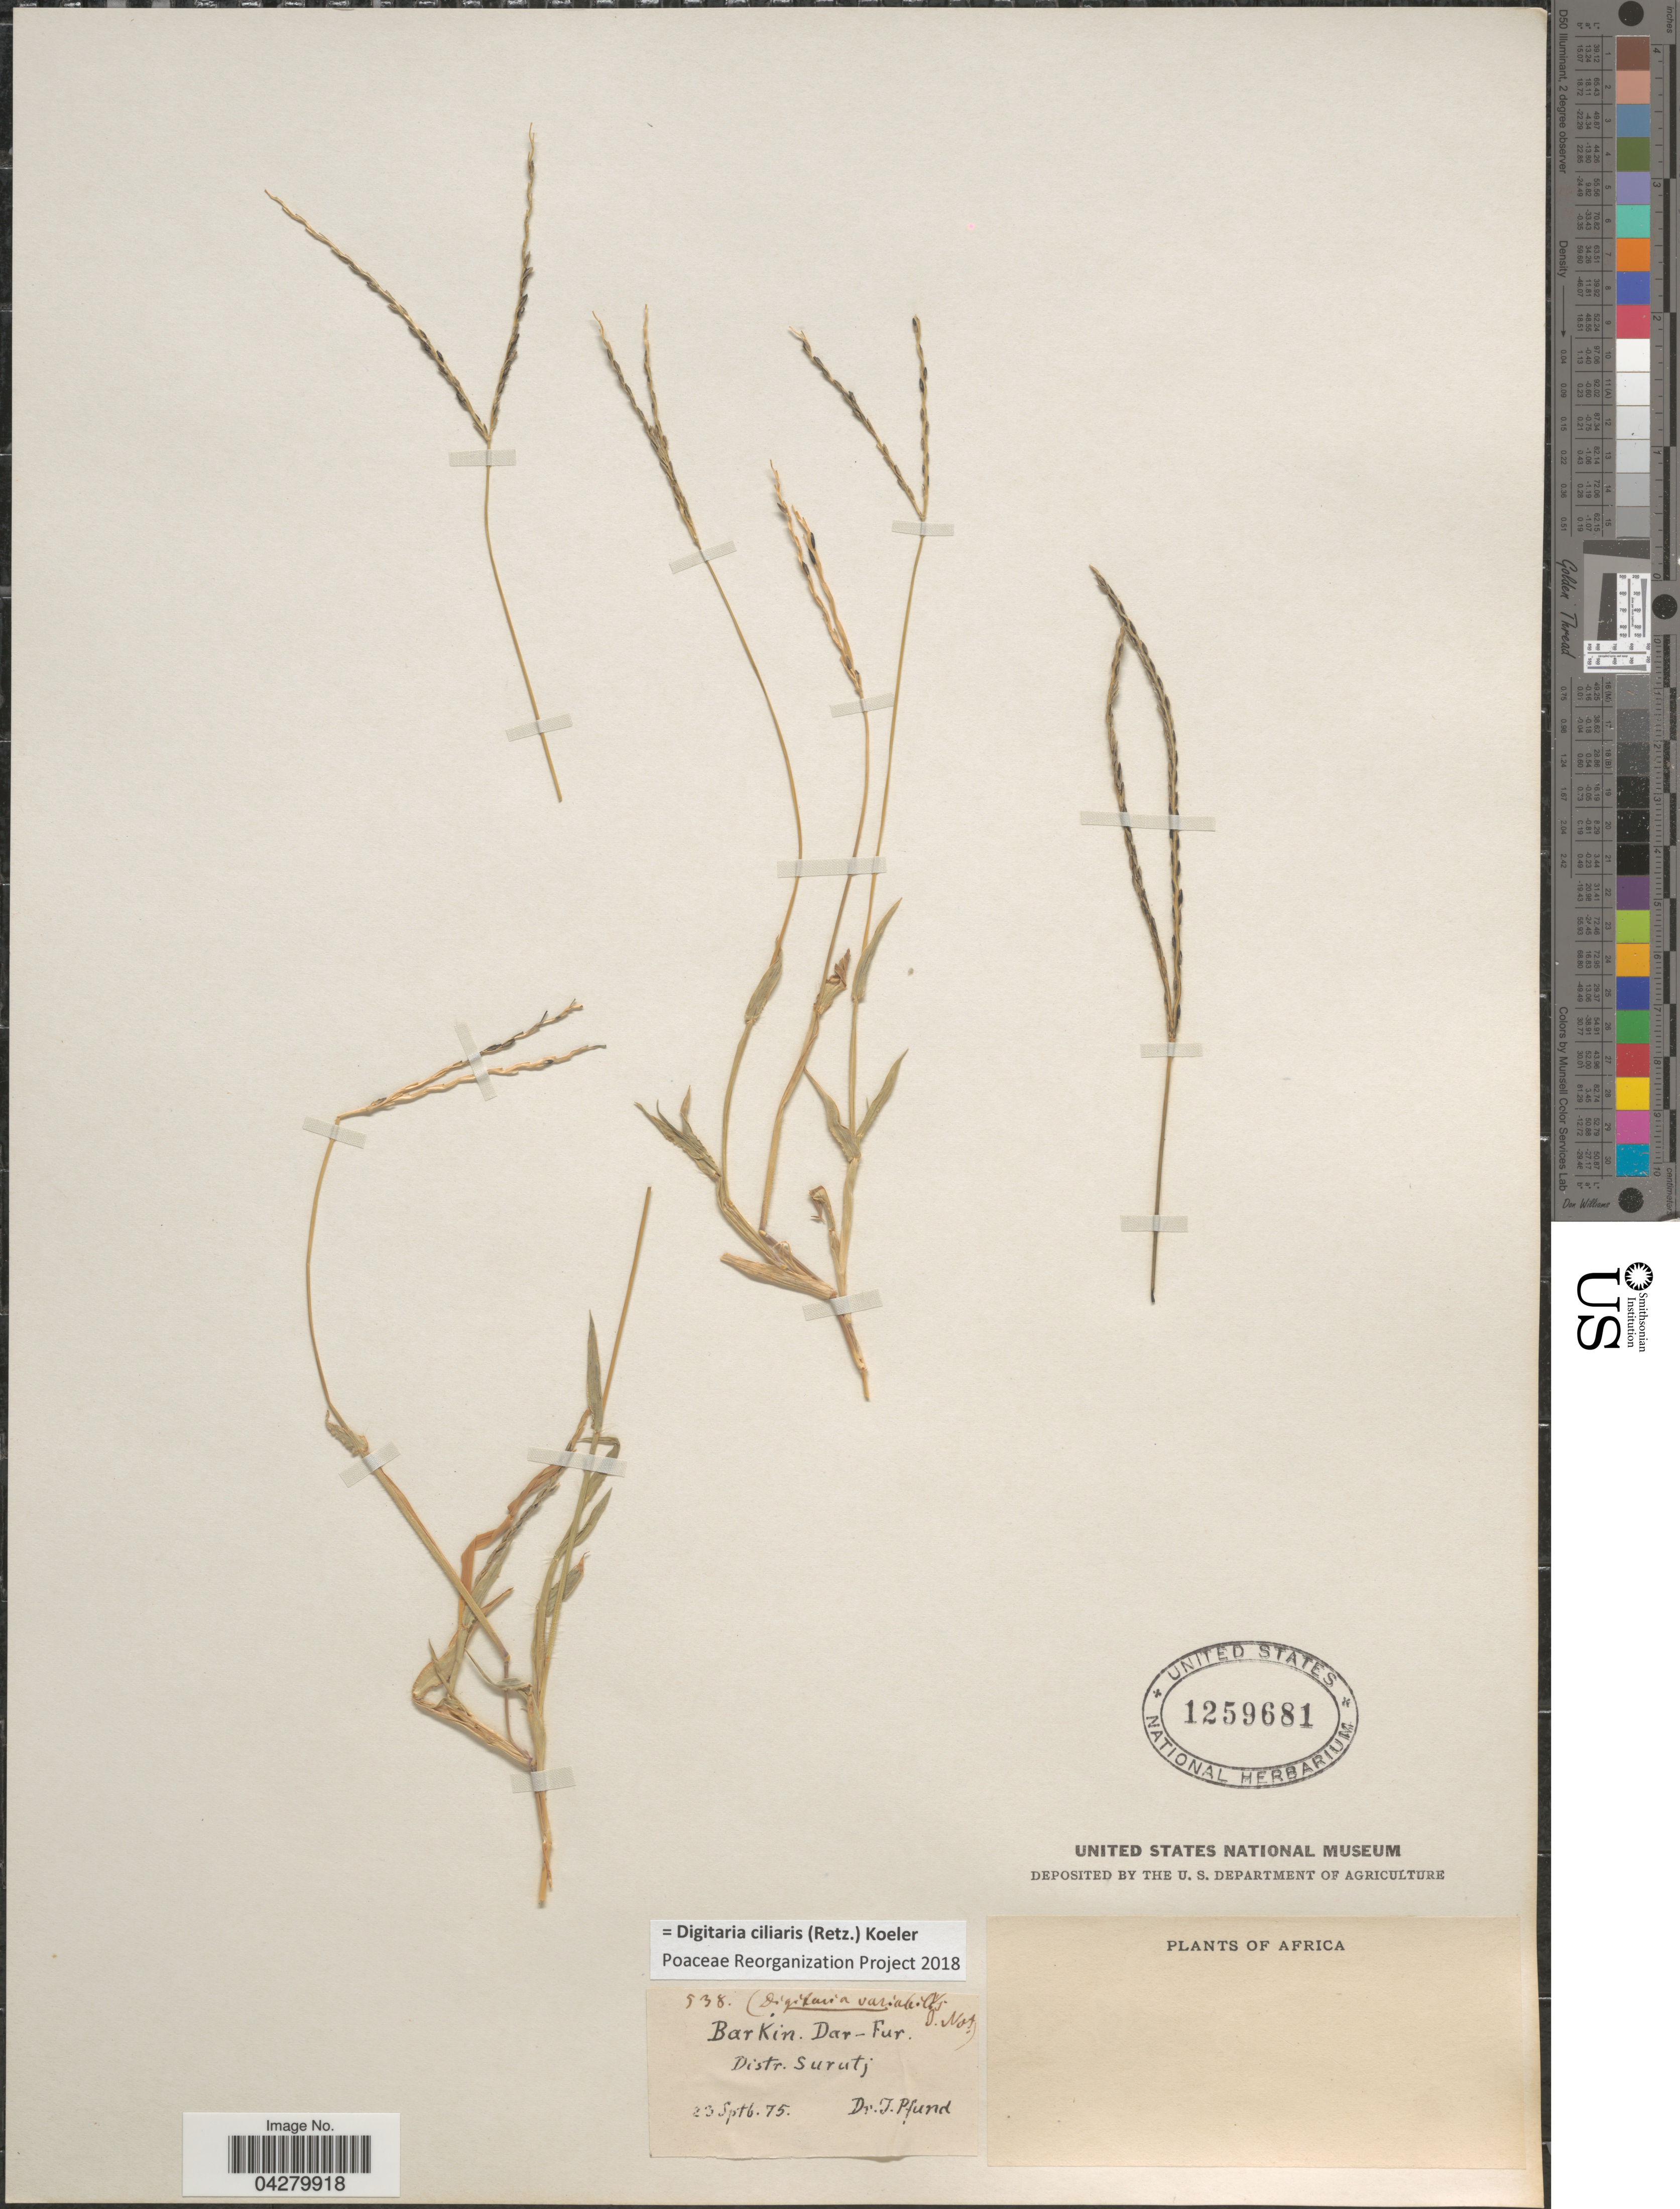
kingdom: Plantae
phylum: Tracheophyta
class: Liliopsida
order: Poales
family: Poaceae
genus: Digitaria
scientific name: Digitaria ciliaris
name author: (Retz.) Koeler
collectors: J. Pfund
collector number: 538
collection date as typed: Transcribed d/m/y: 23/9/75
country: Sudan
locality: Barkin. Dar-Fur. Distr. Suratj.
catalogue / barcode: US 1259681